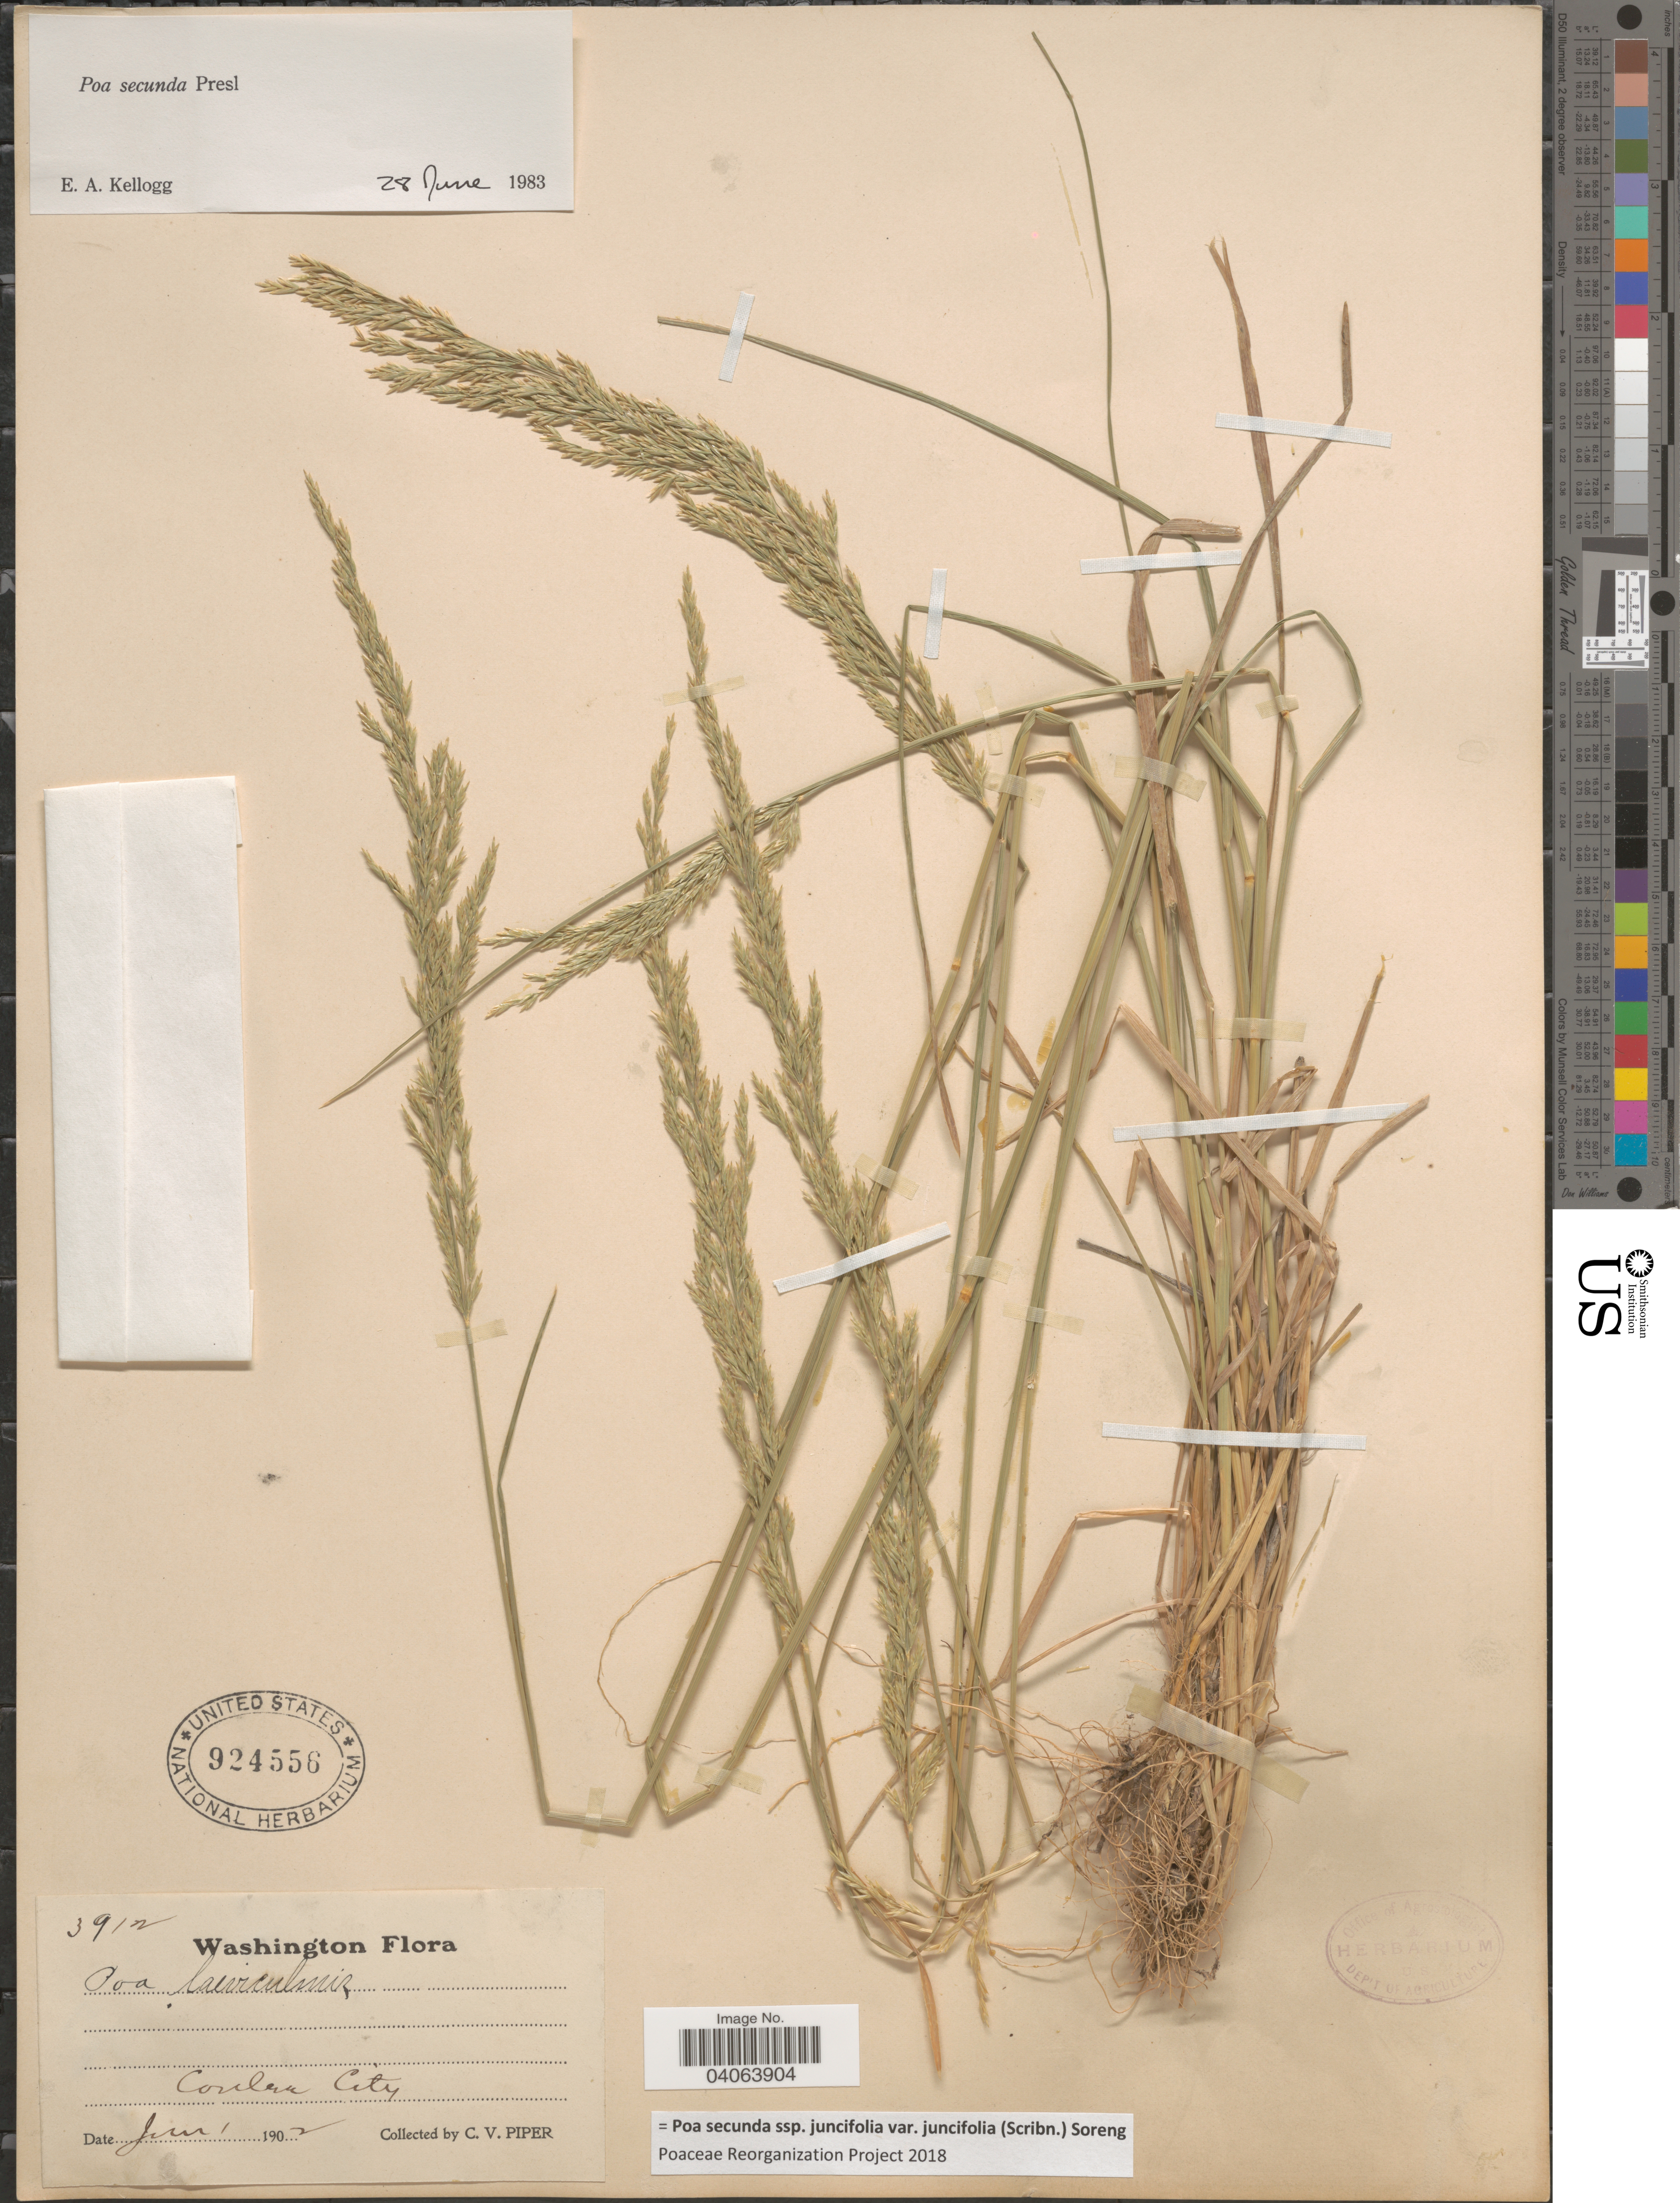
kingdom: Plantae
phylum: Tracheophyta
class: Liliopsida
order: Poales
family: Poaceae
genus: Poa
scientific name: Poa secunda subsp. juncifolia var. juncifolia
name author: (Scribn.) Soreng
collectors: C. V. Piper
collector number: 3912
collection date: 1902-06-01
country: United States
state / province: Washington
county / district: Grant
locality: Coulee City.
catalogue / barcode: US 924556